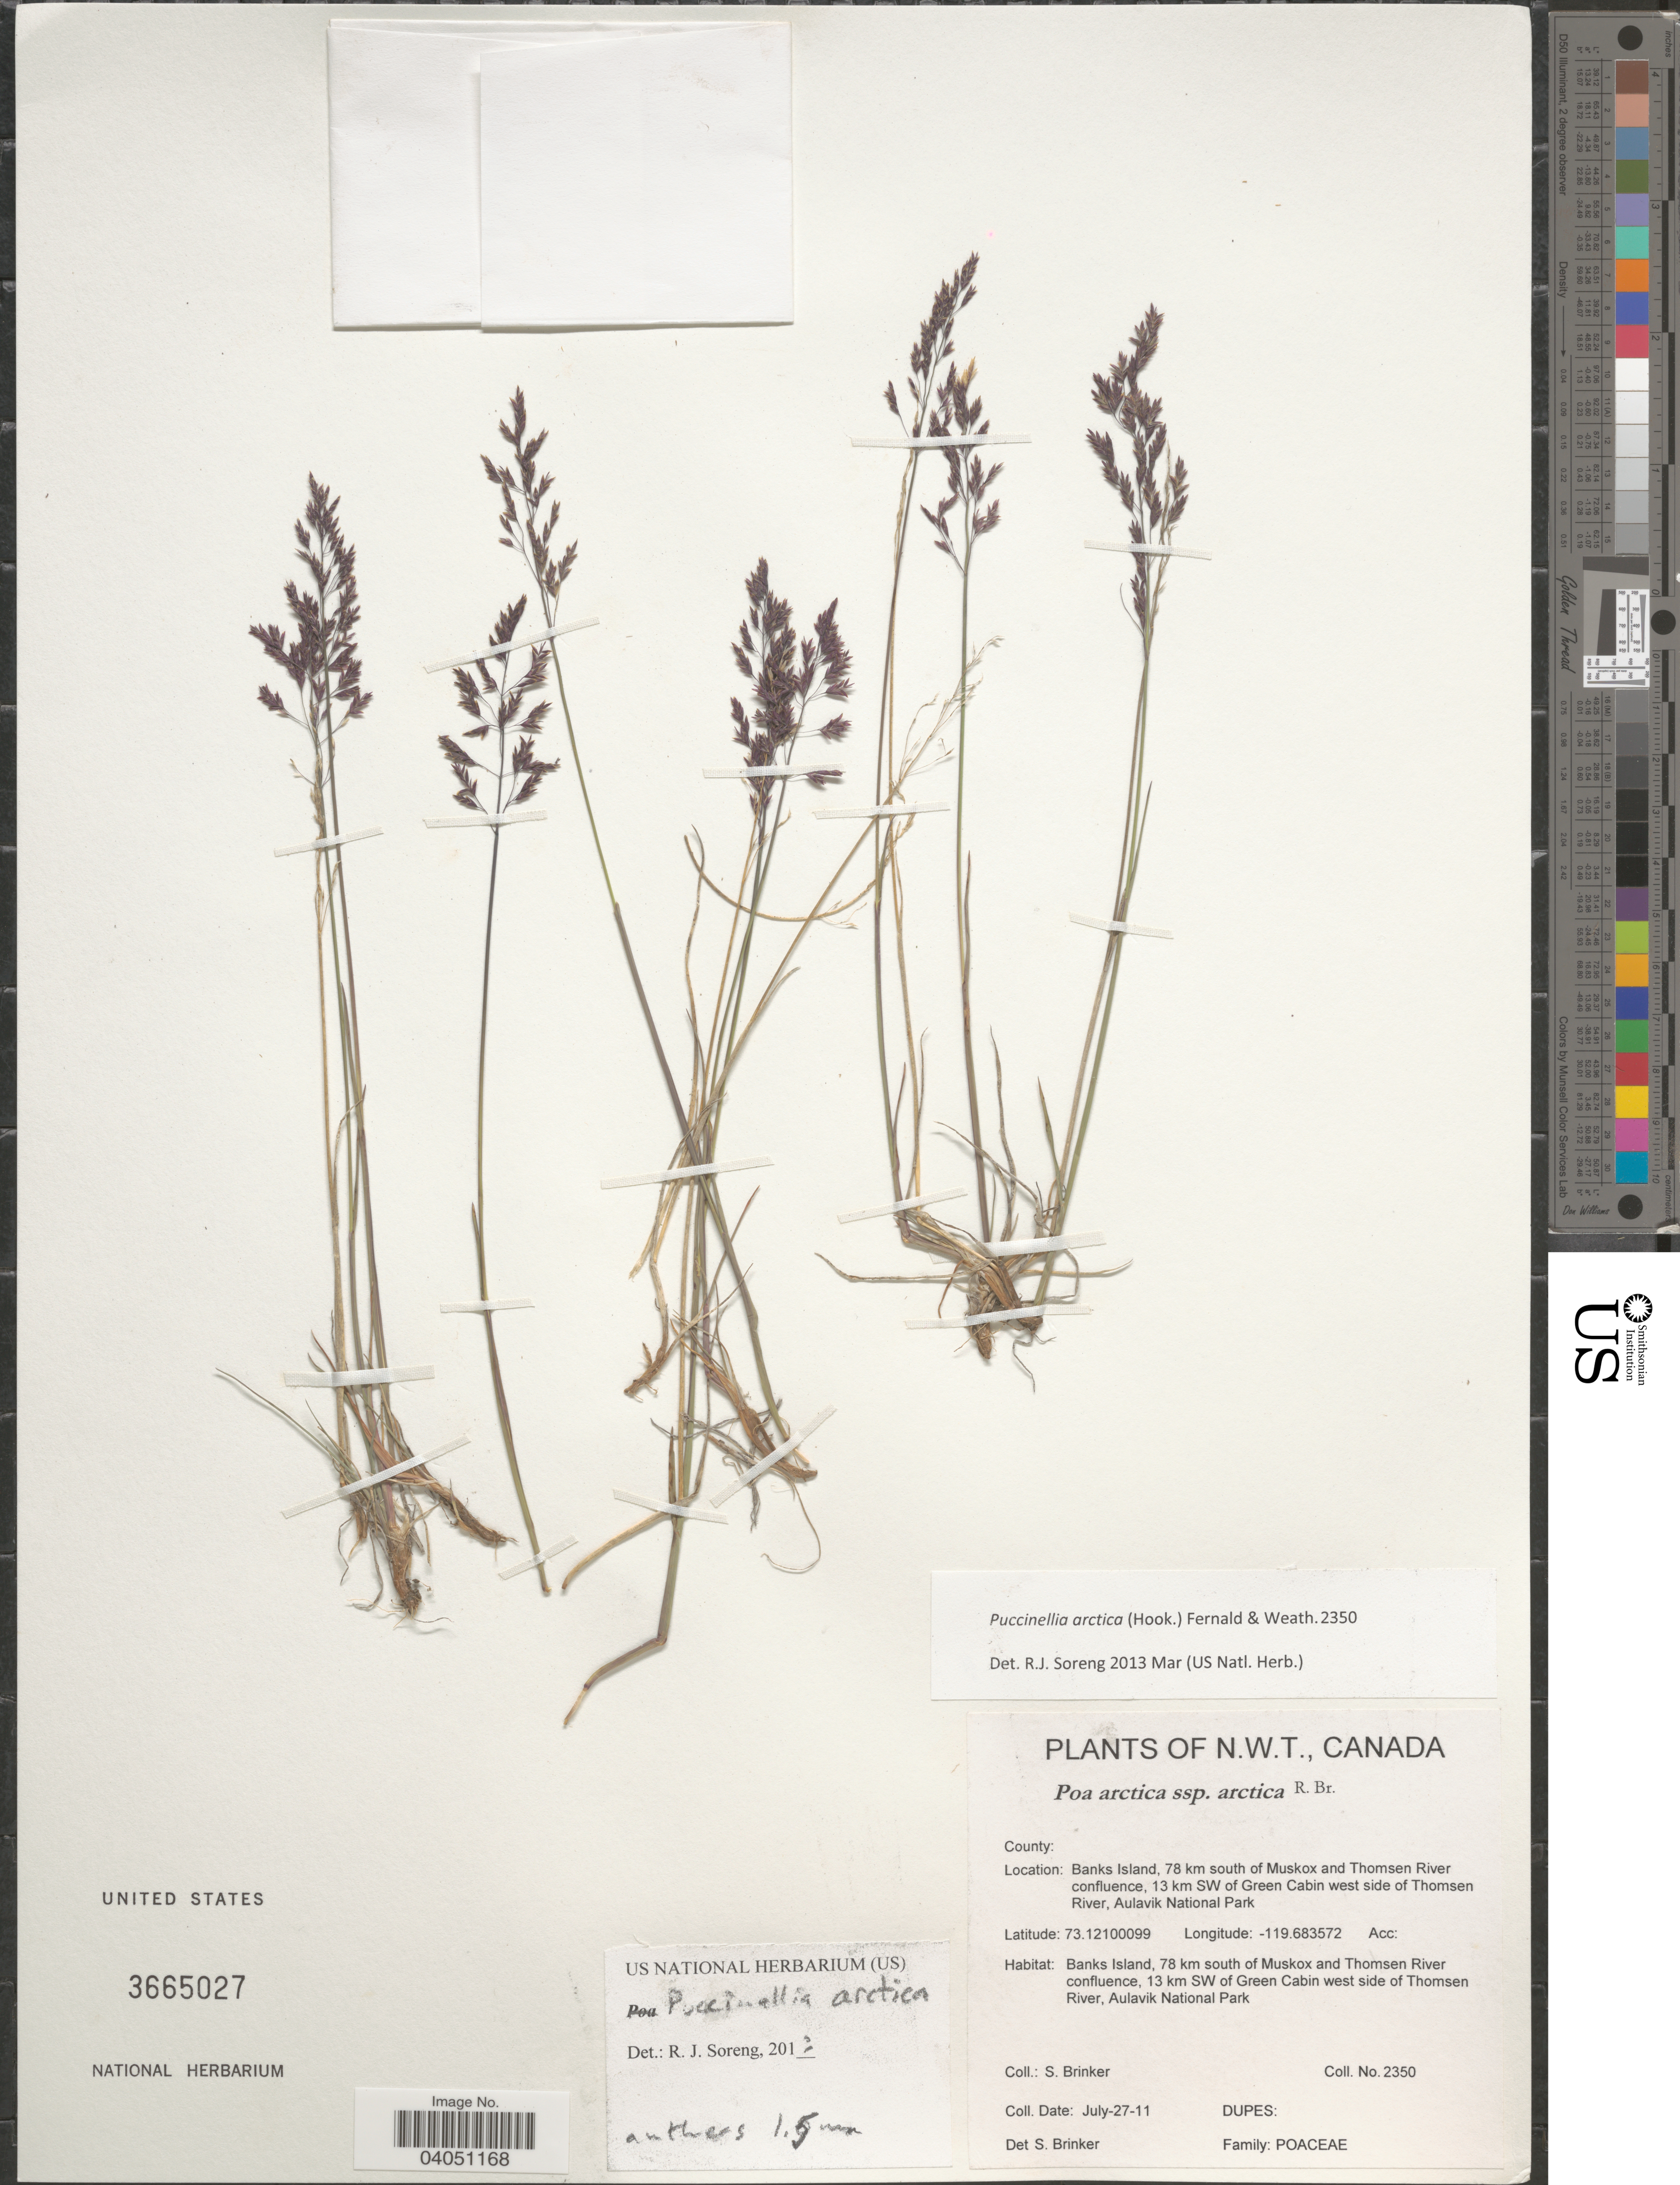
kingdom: Plantae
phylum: Tracheophyta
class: Liliopsida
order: Poales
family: Poaceae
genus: Puccinellia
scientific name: Puccinellia arctica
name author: (Hook.) & Weath.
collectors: S. Brinker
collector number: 2350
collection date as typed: Transcribed d/m/y: 27/7/11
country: Canada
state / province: Northwest Territories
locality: Banks Island, 65 km SE of Muskox and Thomsen River confluence, 13 km SW of Green Cabin on west side of Thomson River, Aulavik National Park.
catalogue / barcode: US 3665027